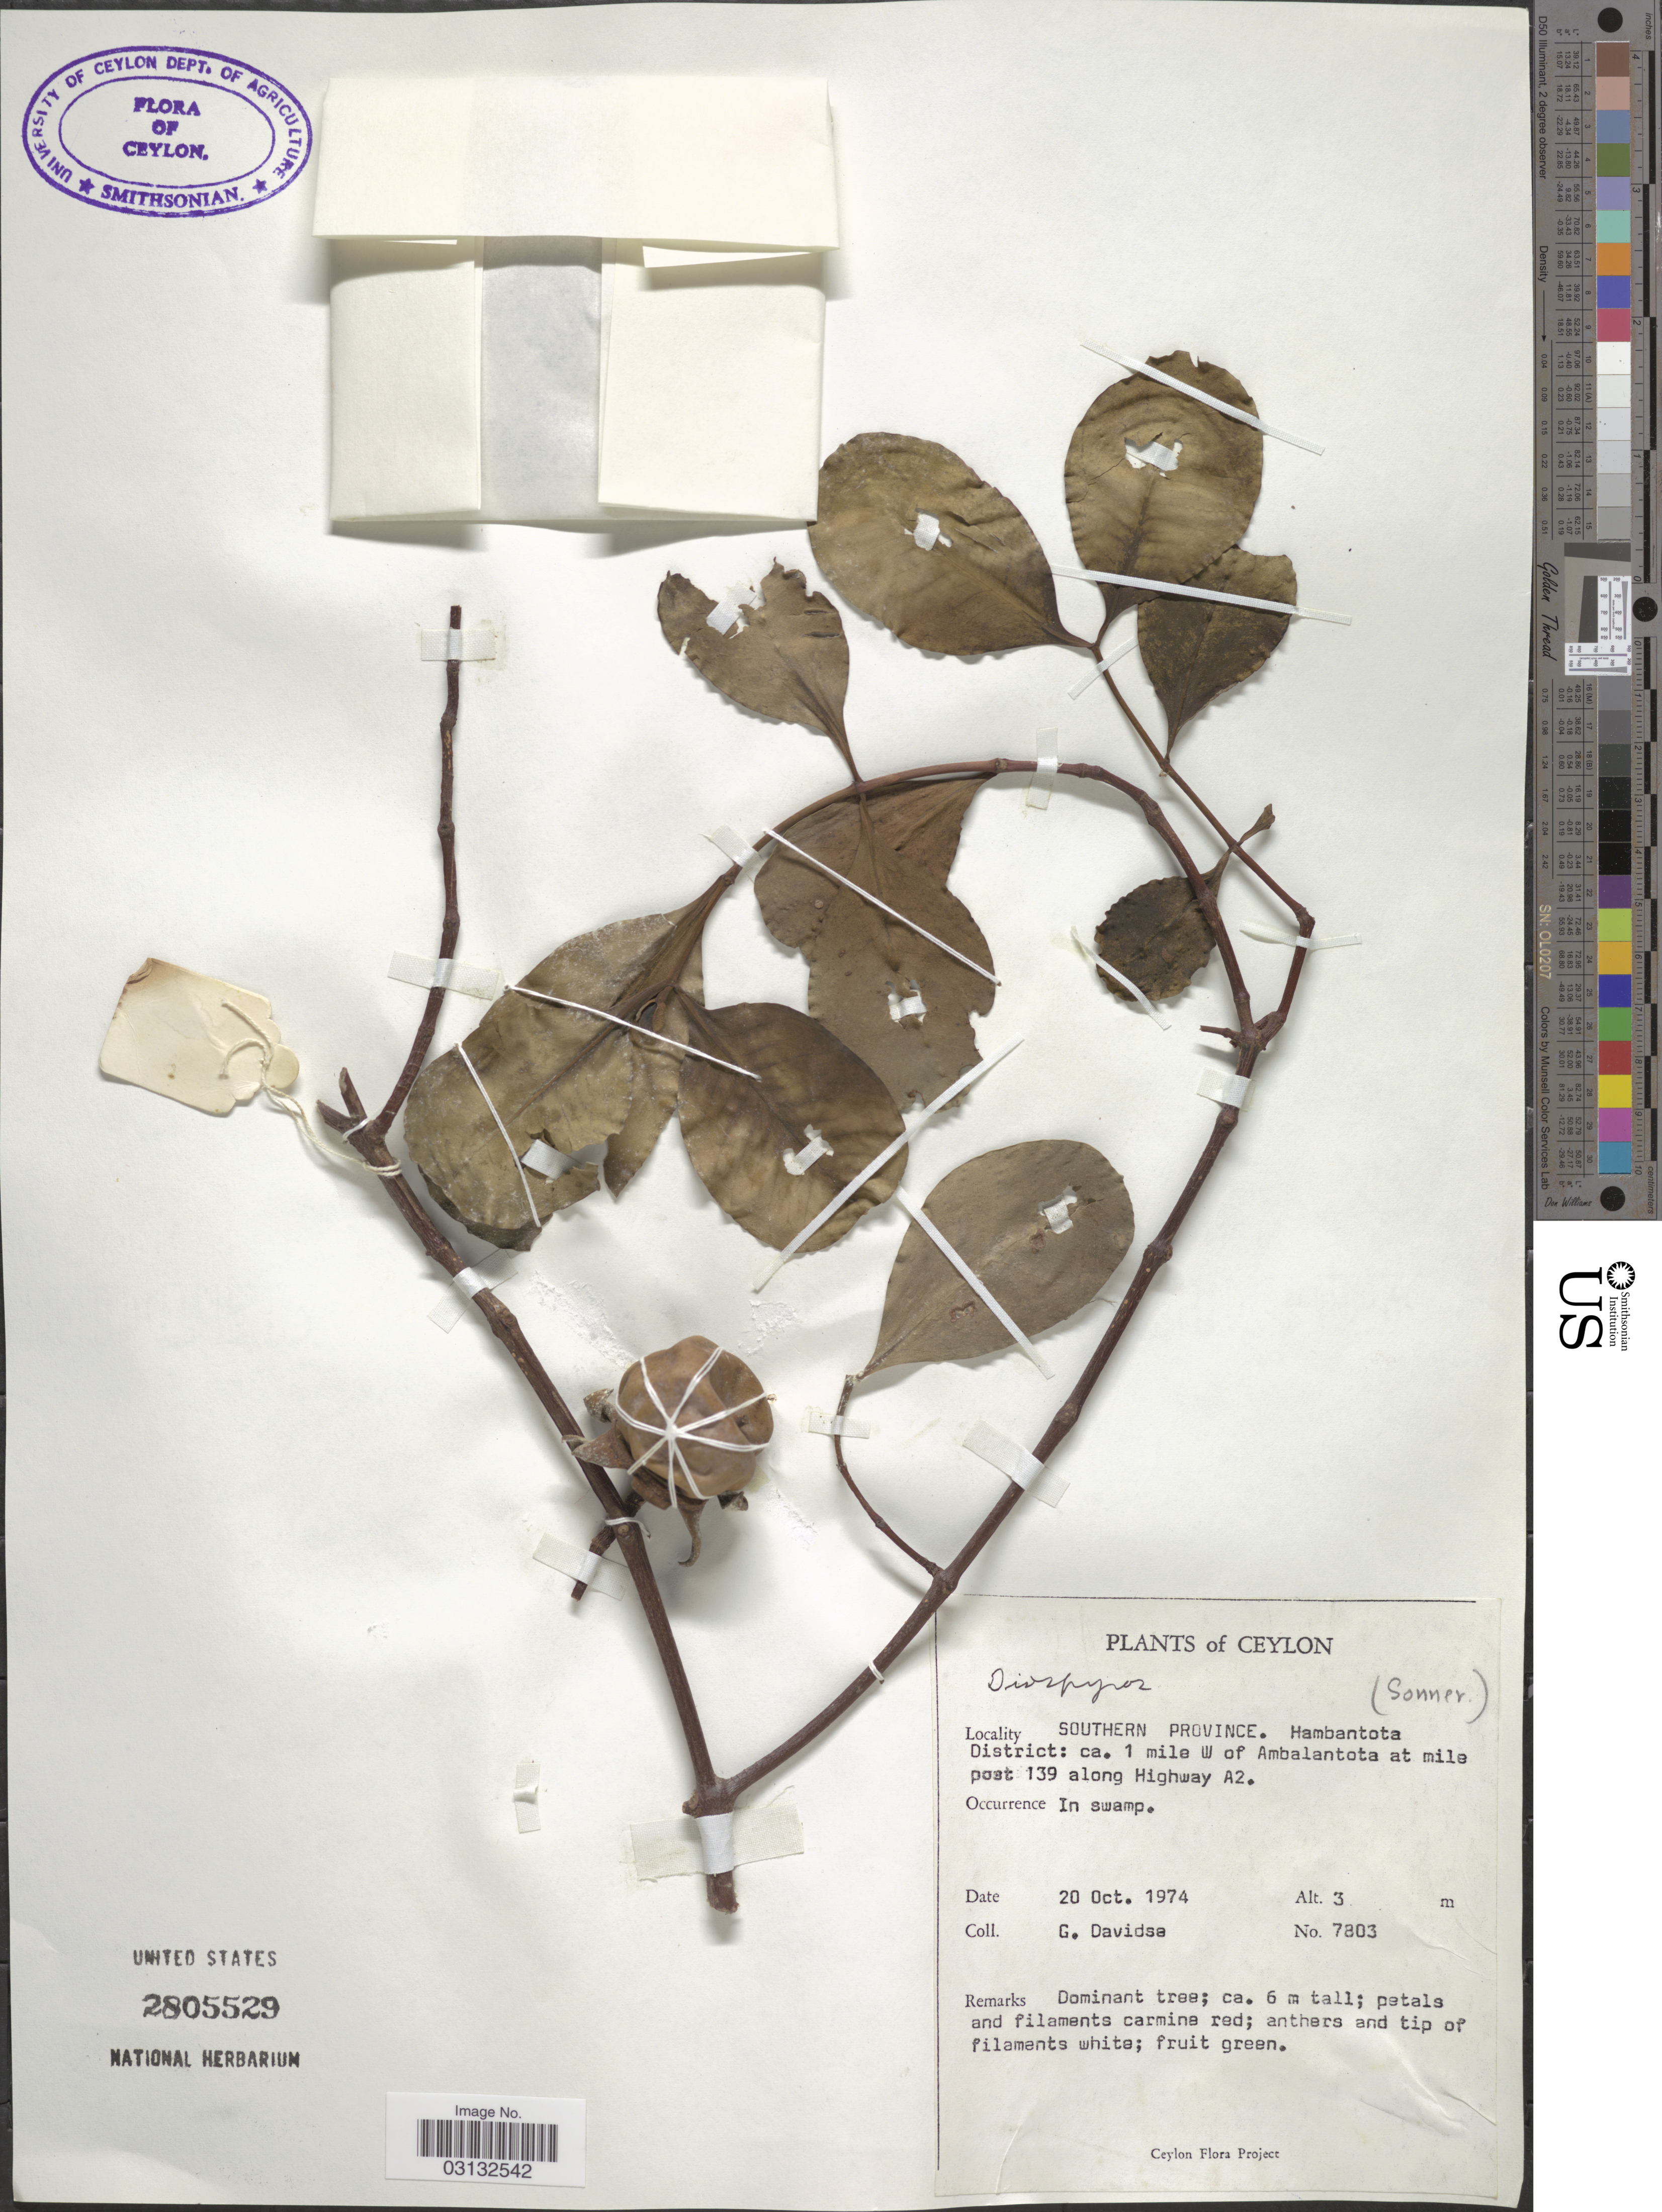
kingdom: Plantae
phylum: Tracheophyta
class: Magnoliopsida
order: Ericales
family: Ebenaceae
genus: Diospyros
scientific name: Diospyros sp.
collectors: G. Davidse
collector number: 7803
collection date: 1974-10-20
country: Sri Lanka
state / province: Southern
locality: Ceylon. Hambantota District: ca. 1 mile W of Ambalantota at mile post 139 along Highway A2.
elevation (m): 3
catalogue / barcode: US 2805529